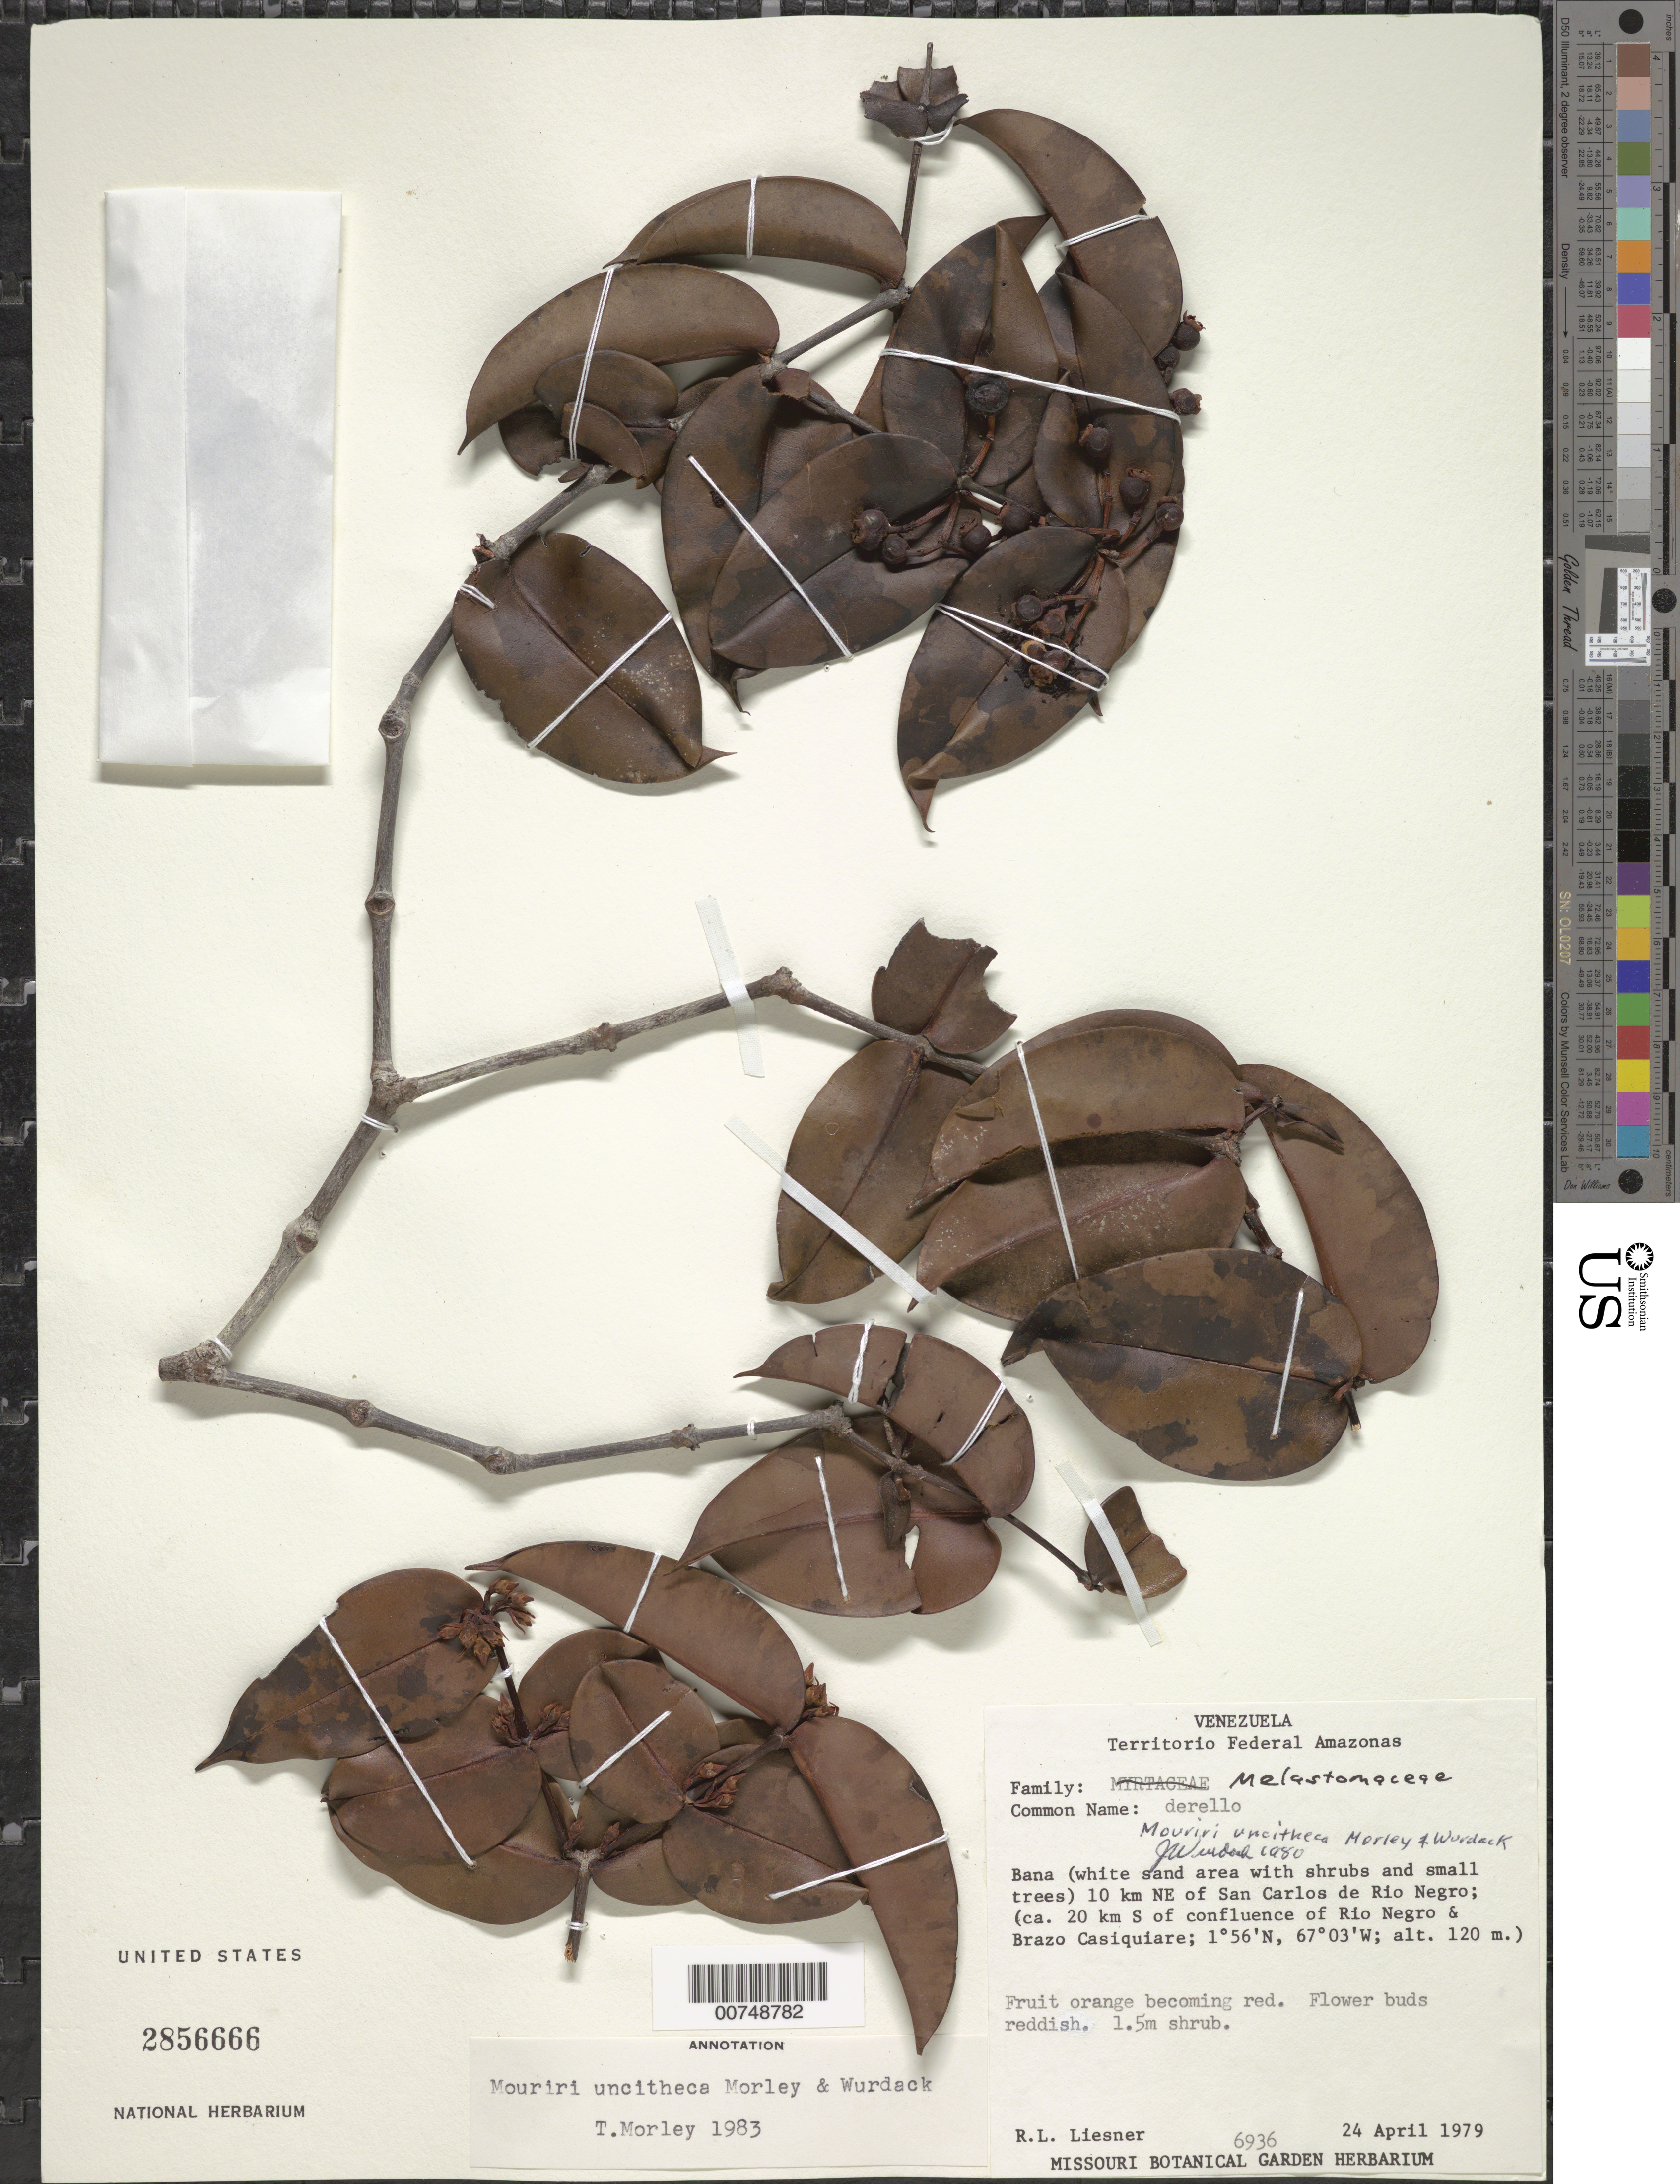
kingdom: Plantae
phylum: Tracheophyta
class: Magnoliopsida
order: Myrtales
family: Melastomataceae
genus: Mouriri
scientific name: Mouriri uncitheca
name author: Morley & Wurdack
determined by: Morley, T.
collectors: R. L. Liesner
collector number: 6936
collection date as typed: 24-Apr-79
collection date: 1979-04-24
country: Venezuela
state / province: Amazonas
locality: San Carlos de Río Negro, 10 km NE of; ca 20 km S of confluence of Río Negro and Brazo Casiquiare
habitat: Bana (white sand area with shrubs and small trees)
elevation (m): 120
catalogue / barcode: US 2856666